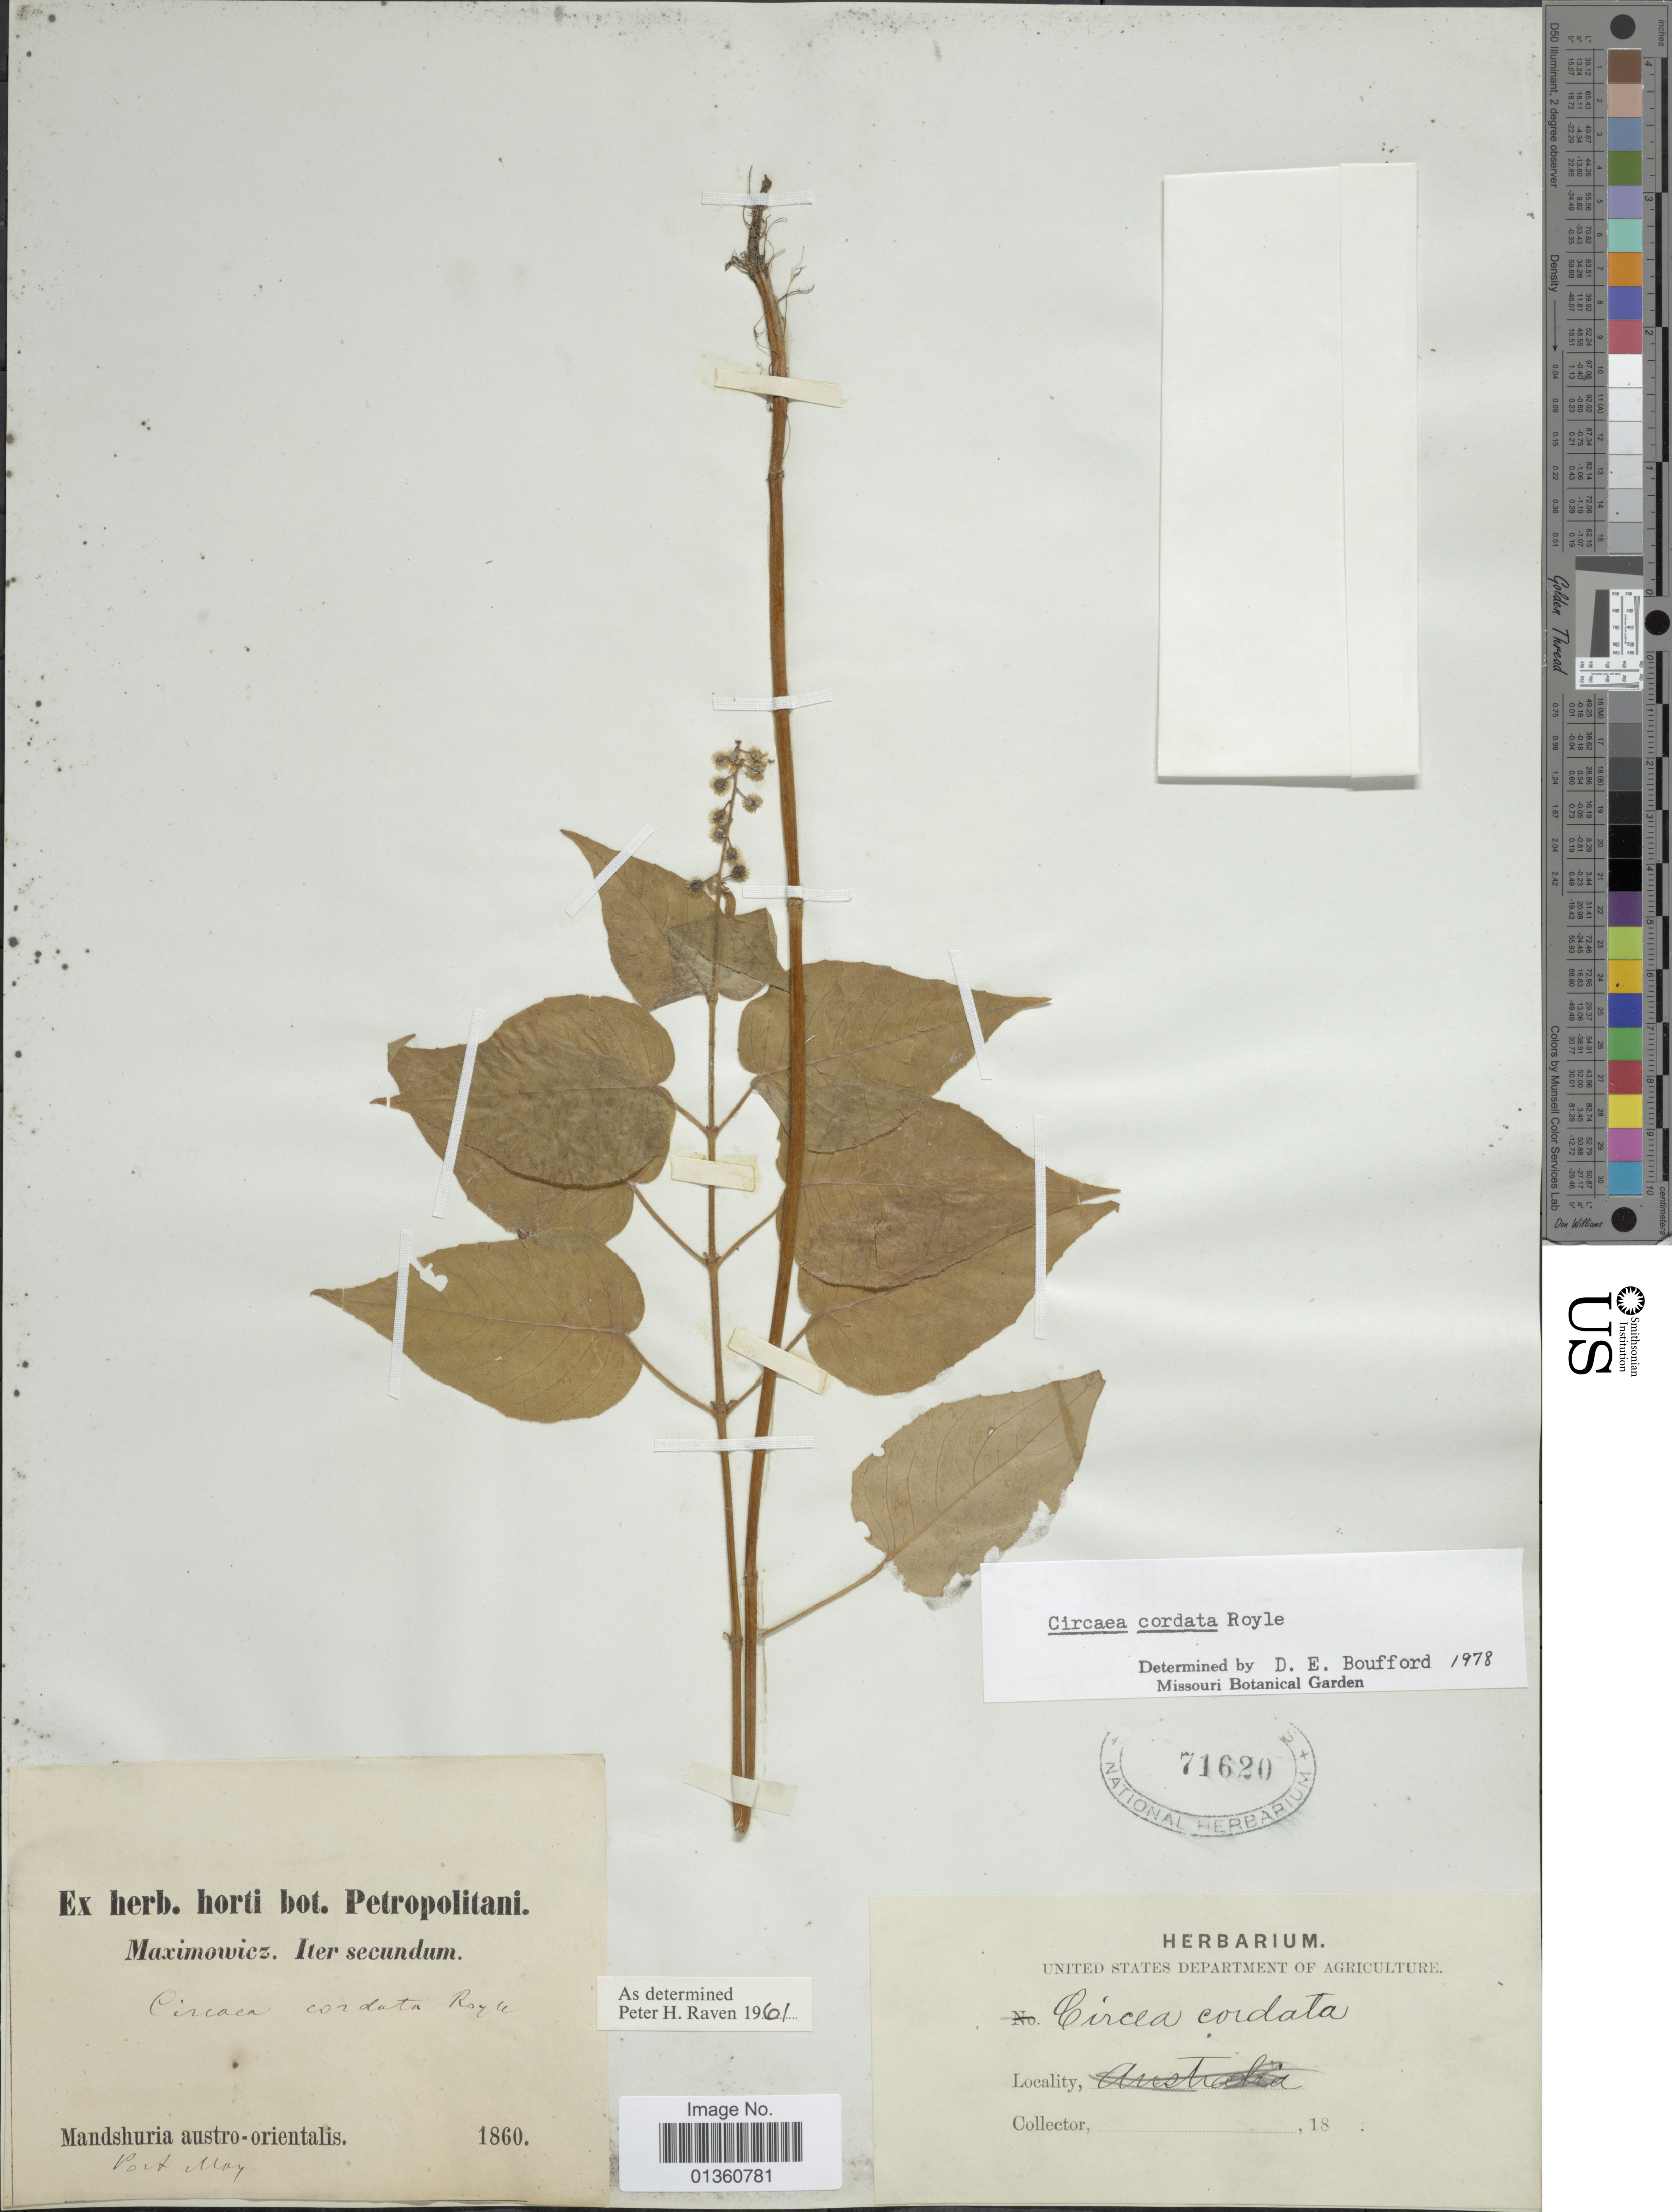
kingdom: Plantae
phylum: Tracheophyta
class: Magnoliopsida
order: Myrtales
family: Onagraceae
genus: Circaea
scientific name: Circaea cordata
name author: Royle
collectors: Maximowicz, --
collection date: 1860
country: China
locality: Mandshuria austro-orientalis, Port May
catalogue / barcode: US 71620